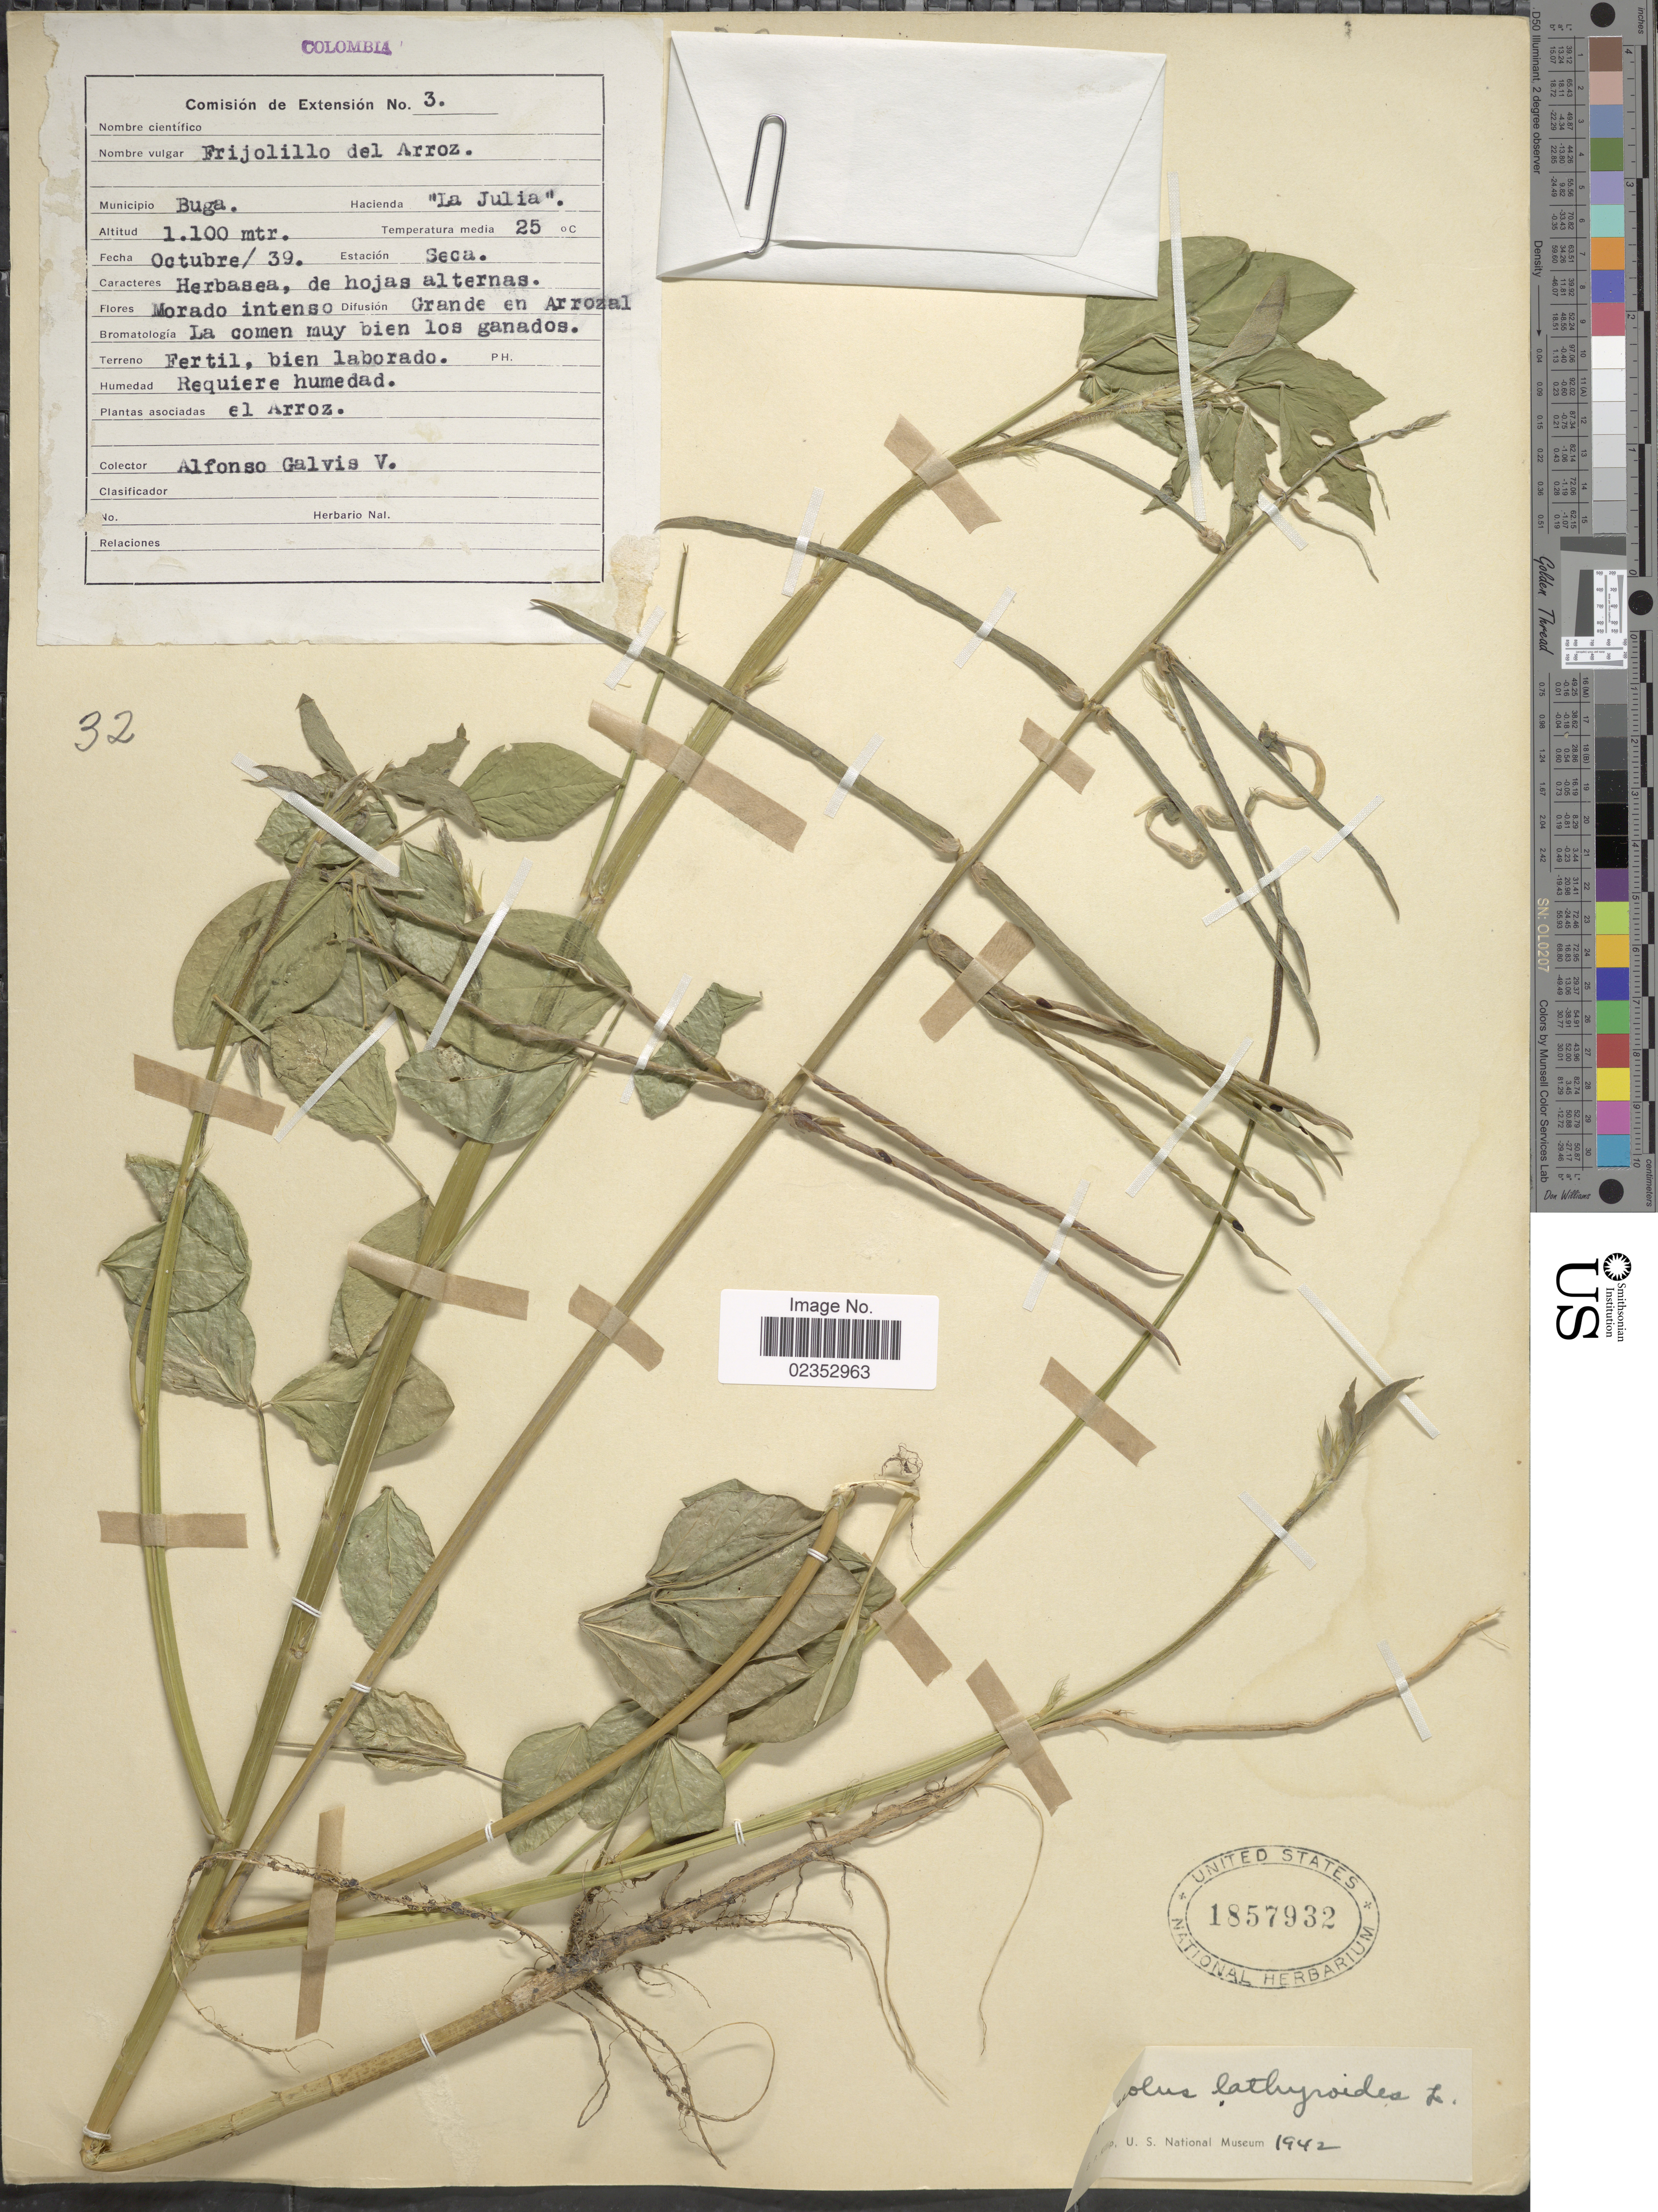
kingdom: Plantae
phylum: Tracheophyta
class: Magnoliopsida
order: Fabales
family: Fabaceae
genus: Phaseolus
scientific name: Phaseolus lathyroides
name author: L.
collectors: A. Galvis V.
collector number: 3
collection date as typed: Transcribed d/m/y: /10/39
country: Colombia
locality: Municipio Buga, Hacienda 'La Julia'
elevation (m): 1100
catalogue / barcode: US 1857932